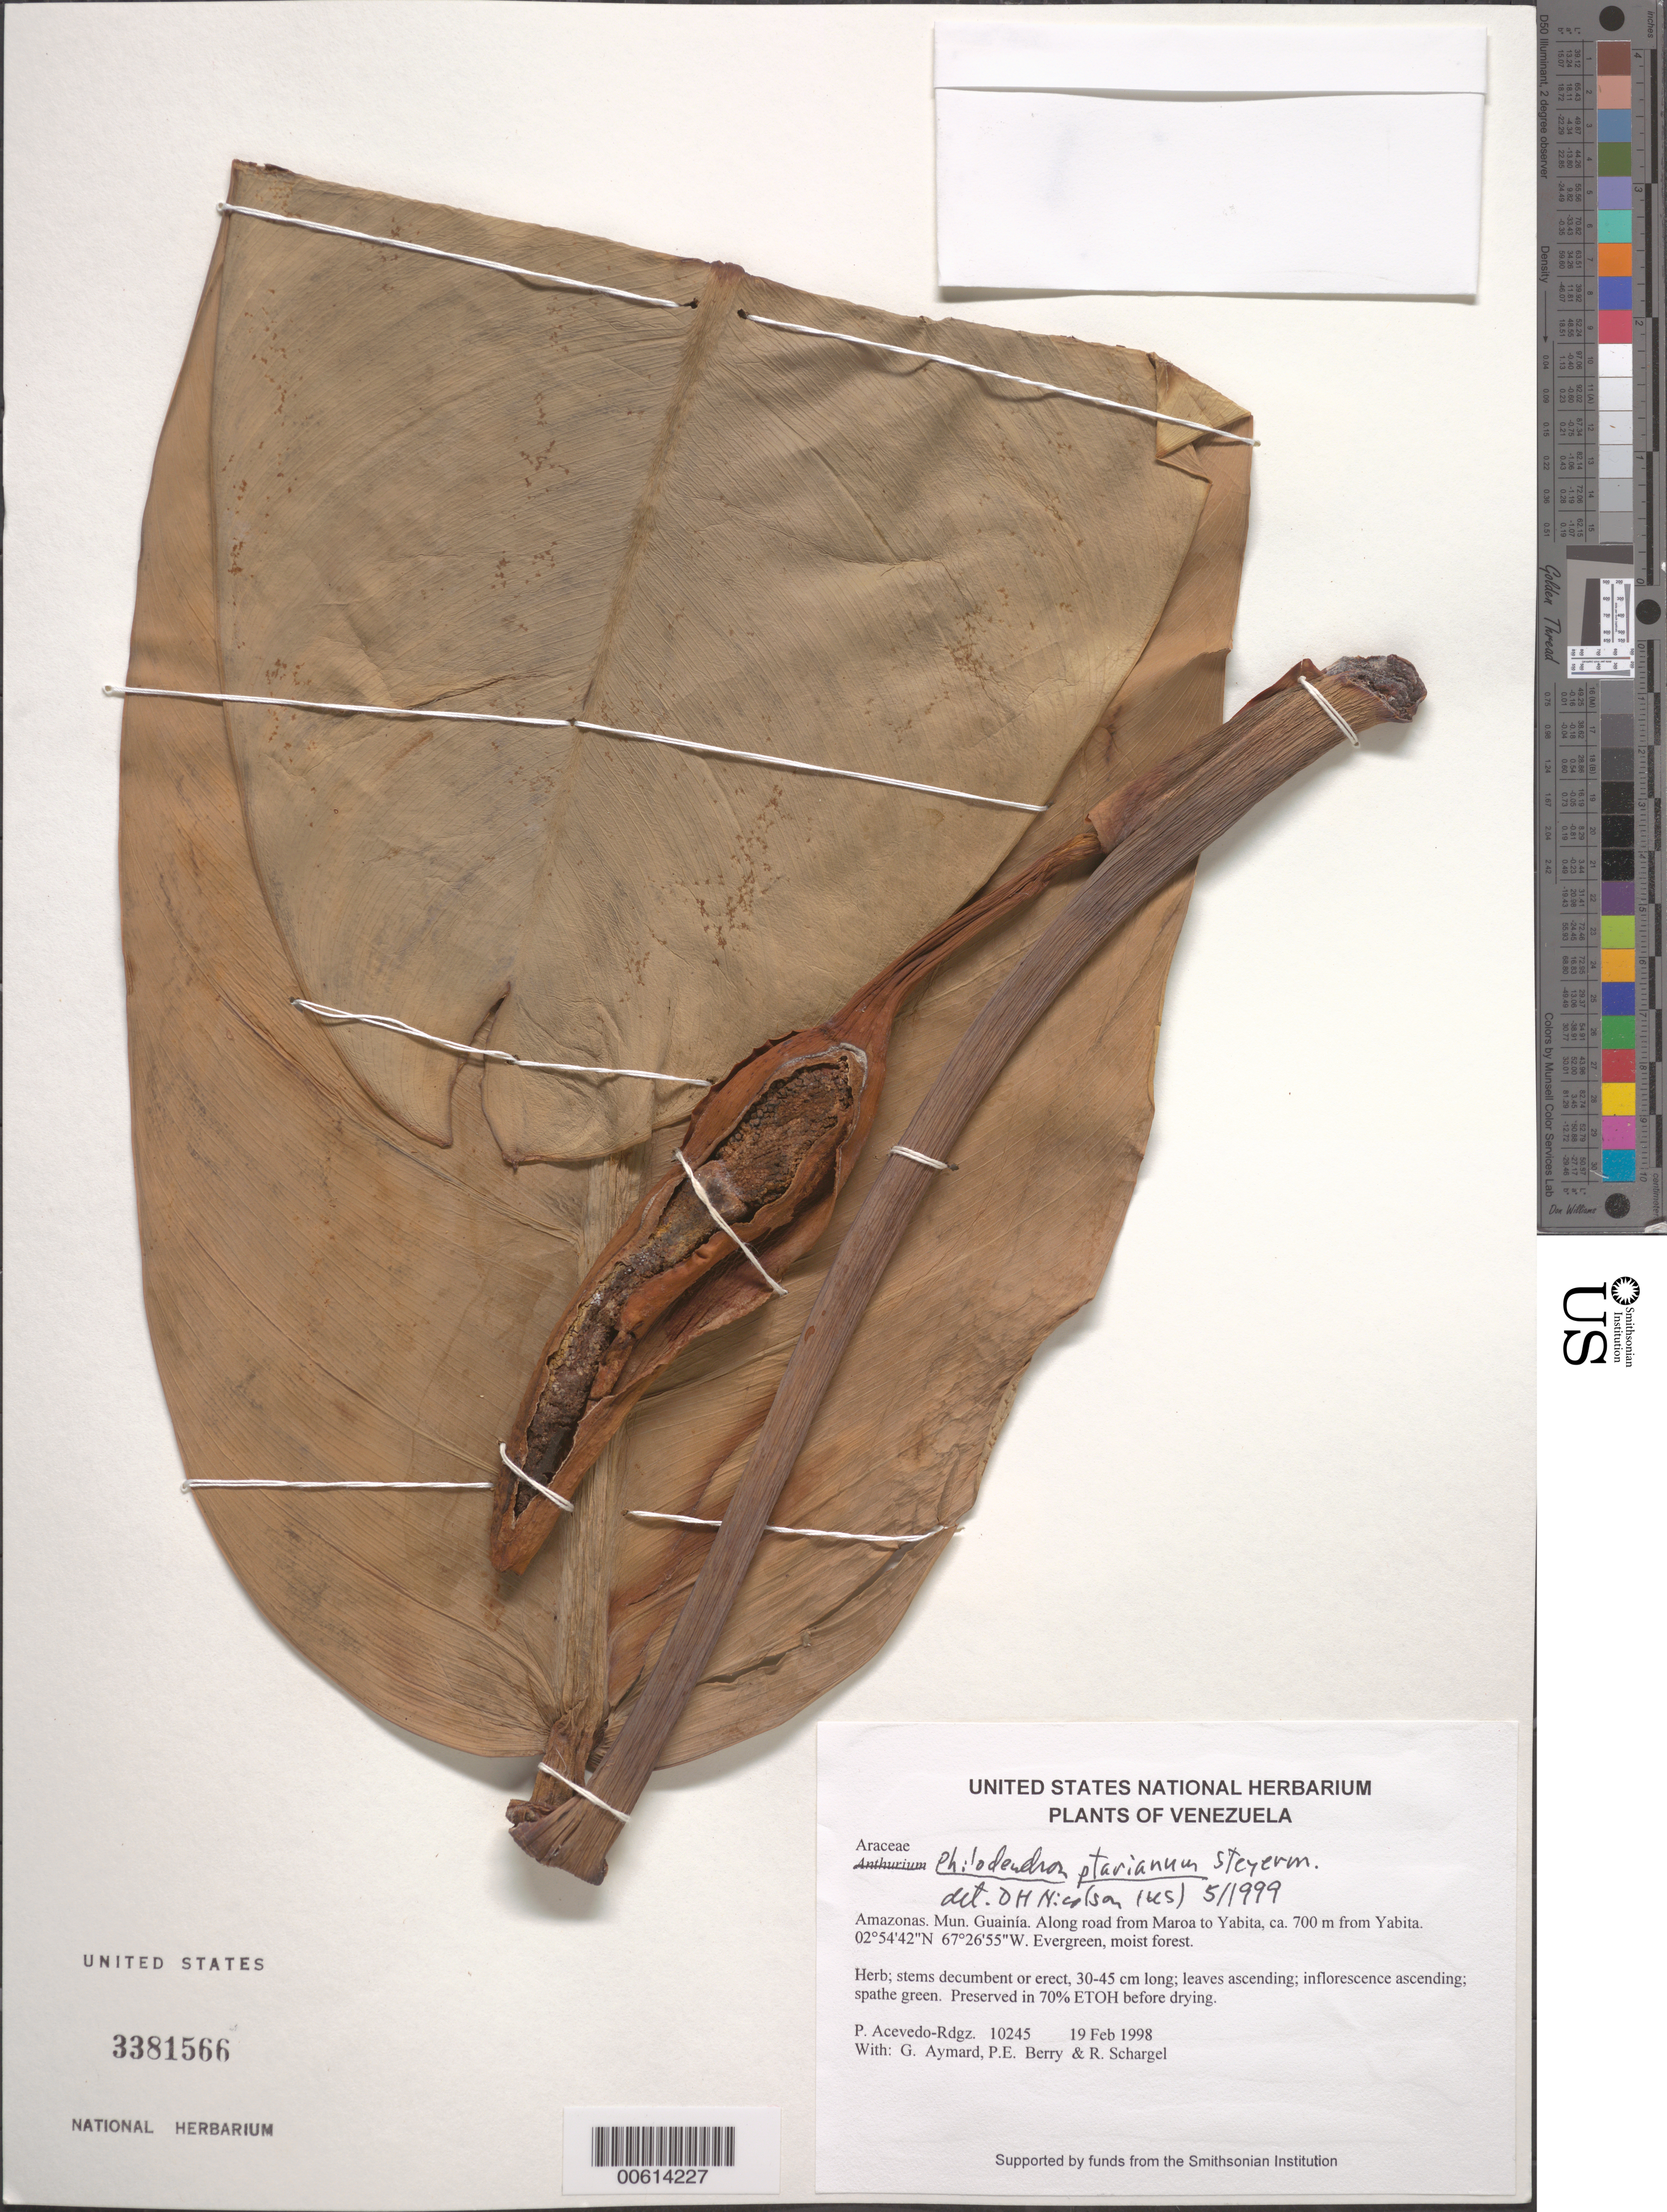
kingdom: Plantae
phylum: Tracheophyta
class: Liliopsida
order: Alismatales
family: Araceae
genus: Philodendron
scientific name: Philodendron ptarianum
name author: Steyerm.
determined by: Nicolson, Dan H.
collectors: P. Acevedo-Rodr., G. A. Aymard, P. E. Berry & R. Schargel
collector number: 10245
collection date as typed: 19 Feb 1998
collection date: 1998-02-19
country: Venezuela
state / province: Amazonas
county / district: Maroa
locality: Along road from Maroa to Yabita, ca. 700 m from Yabita.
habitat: Evergreen, moist forest.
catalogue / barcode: US 3381566